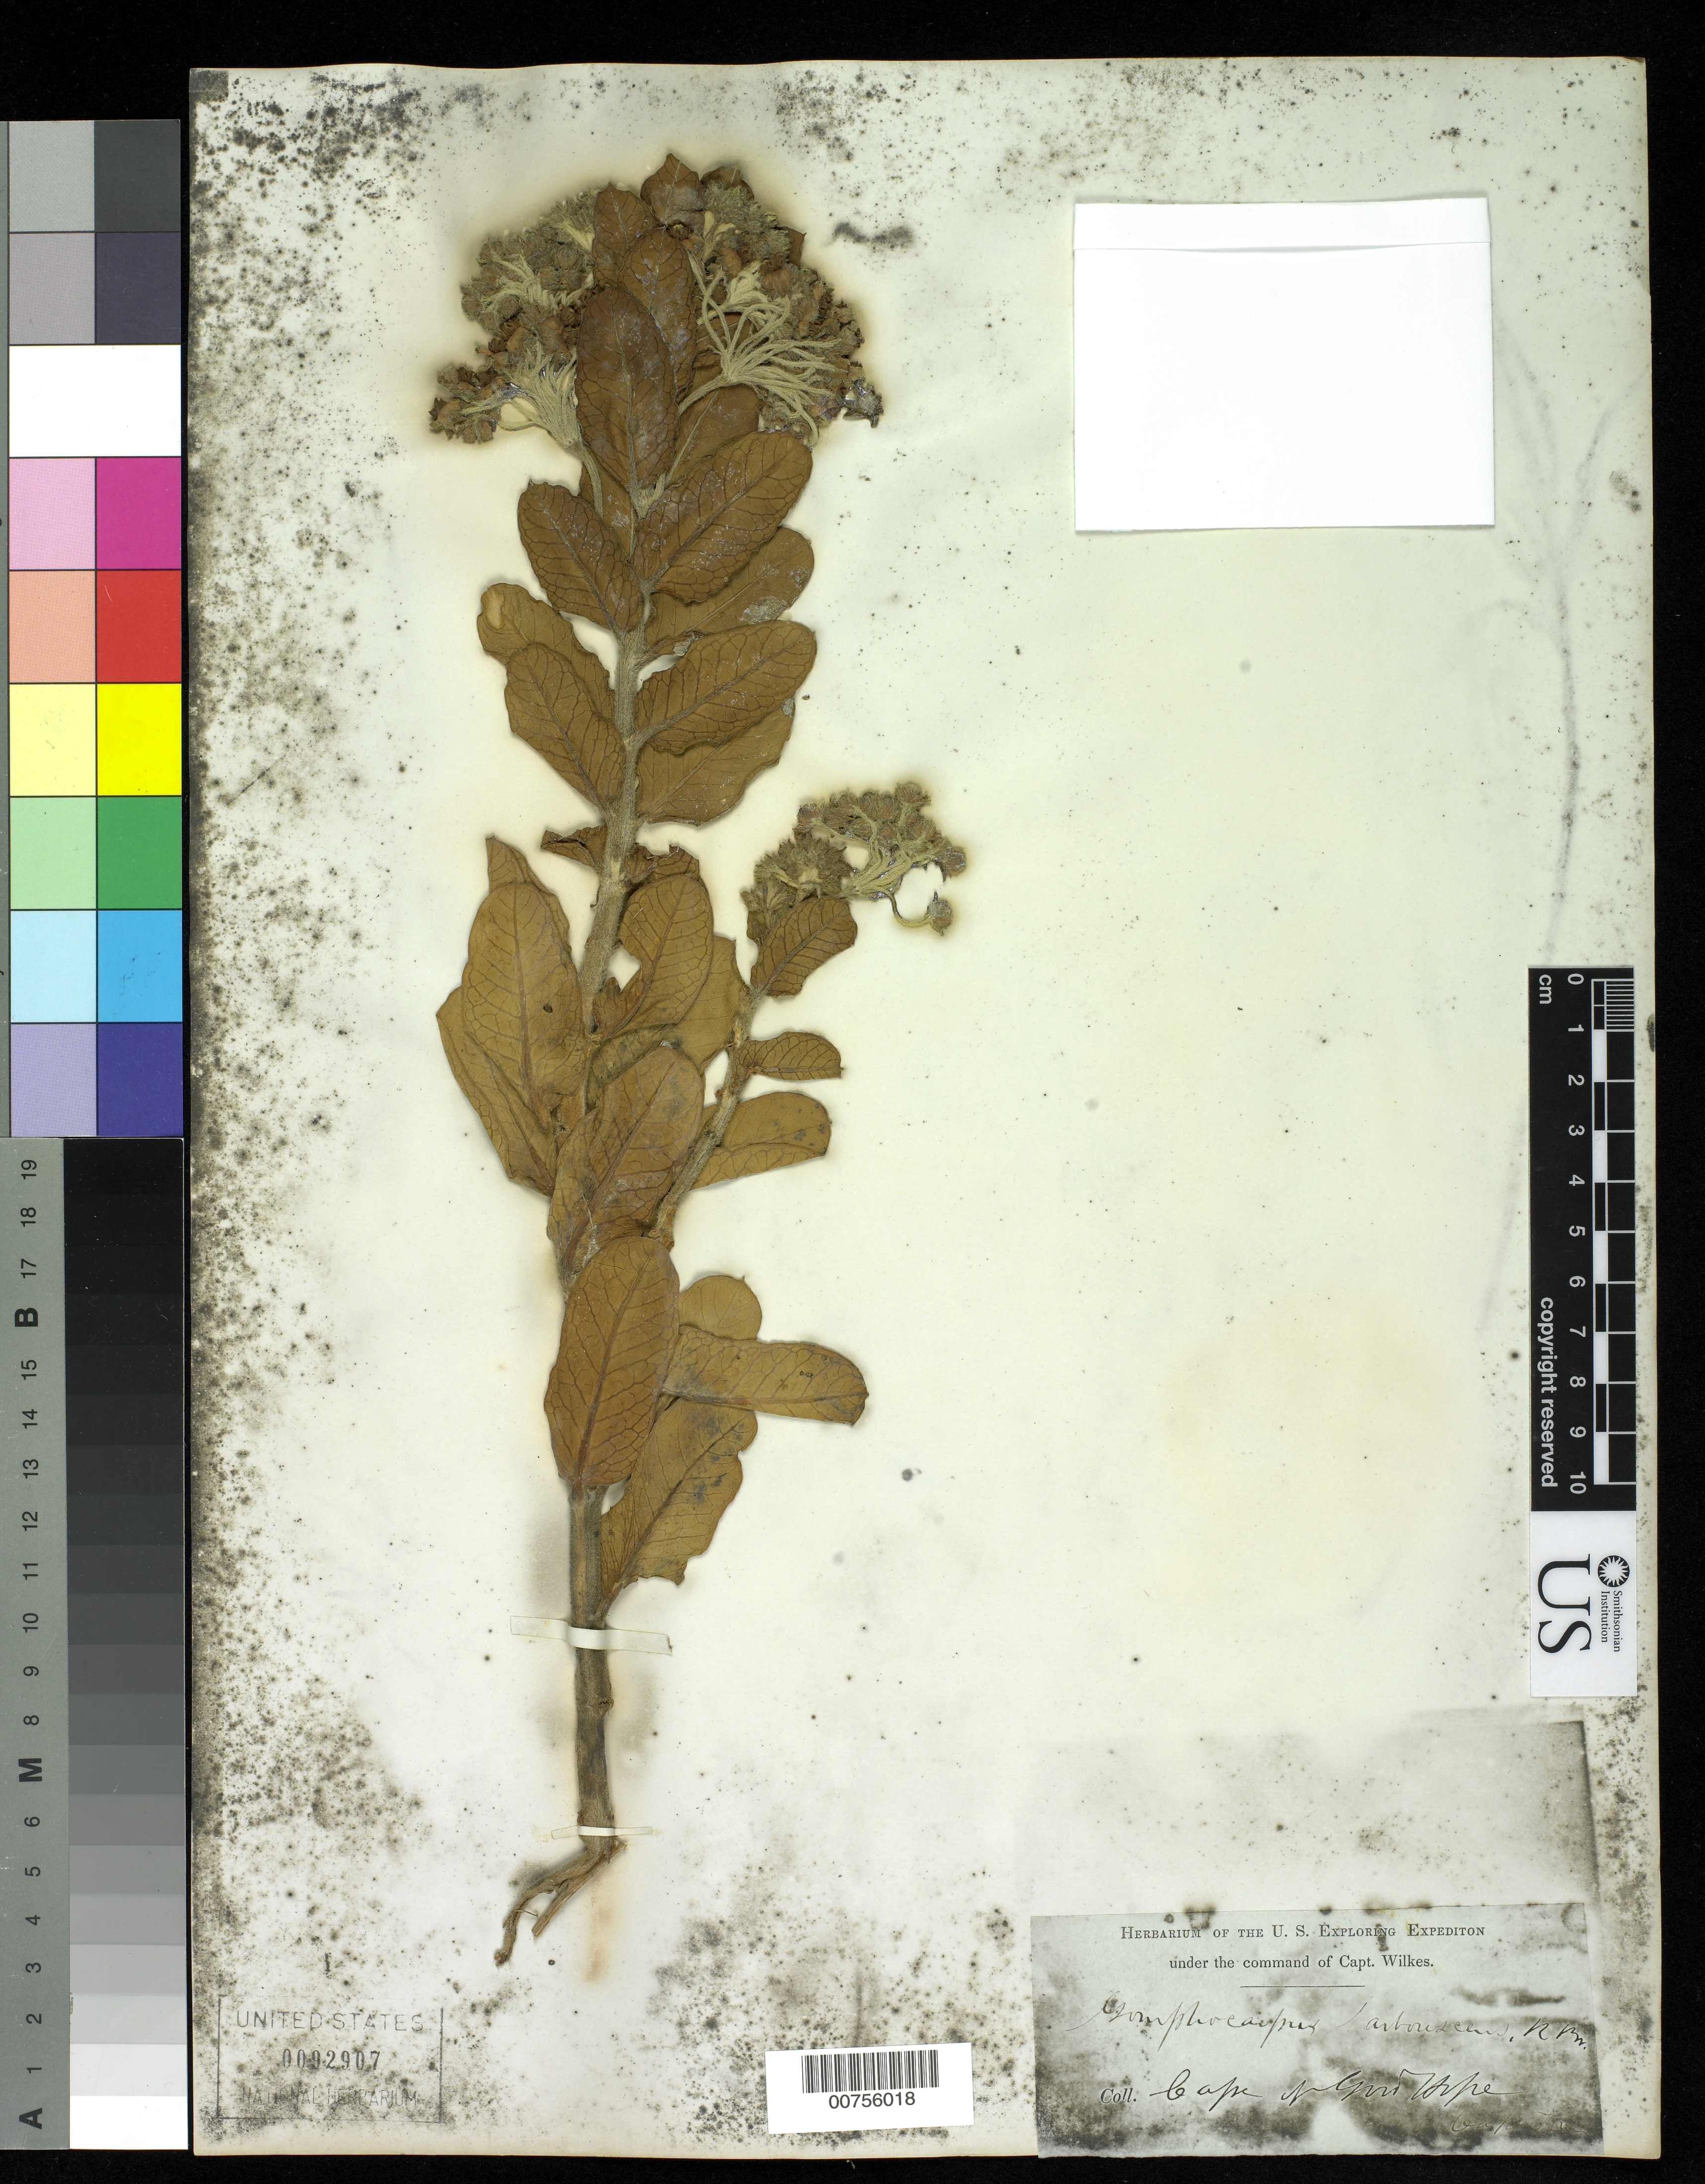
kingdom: Plantae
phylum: Tracheophyta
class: Magnoliopsida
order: Gentianales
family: Apocynaceae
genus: Gomphocarpus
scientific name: Gomphocarpus arborescens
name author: (L.) W.T. Aiton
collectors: Wilkes Explor. Exped.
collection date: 1838/1842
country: South Africa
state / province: Western Cape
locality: Cape of Good Hope. Cape Town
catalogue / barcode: US 92907